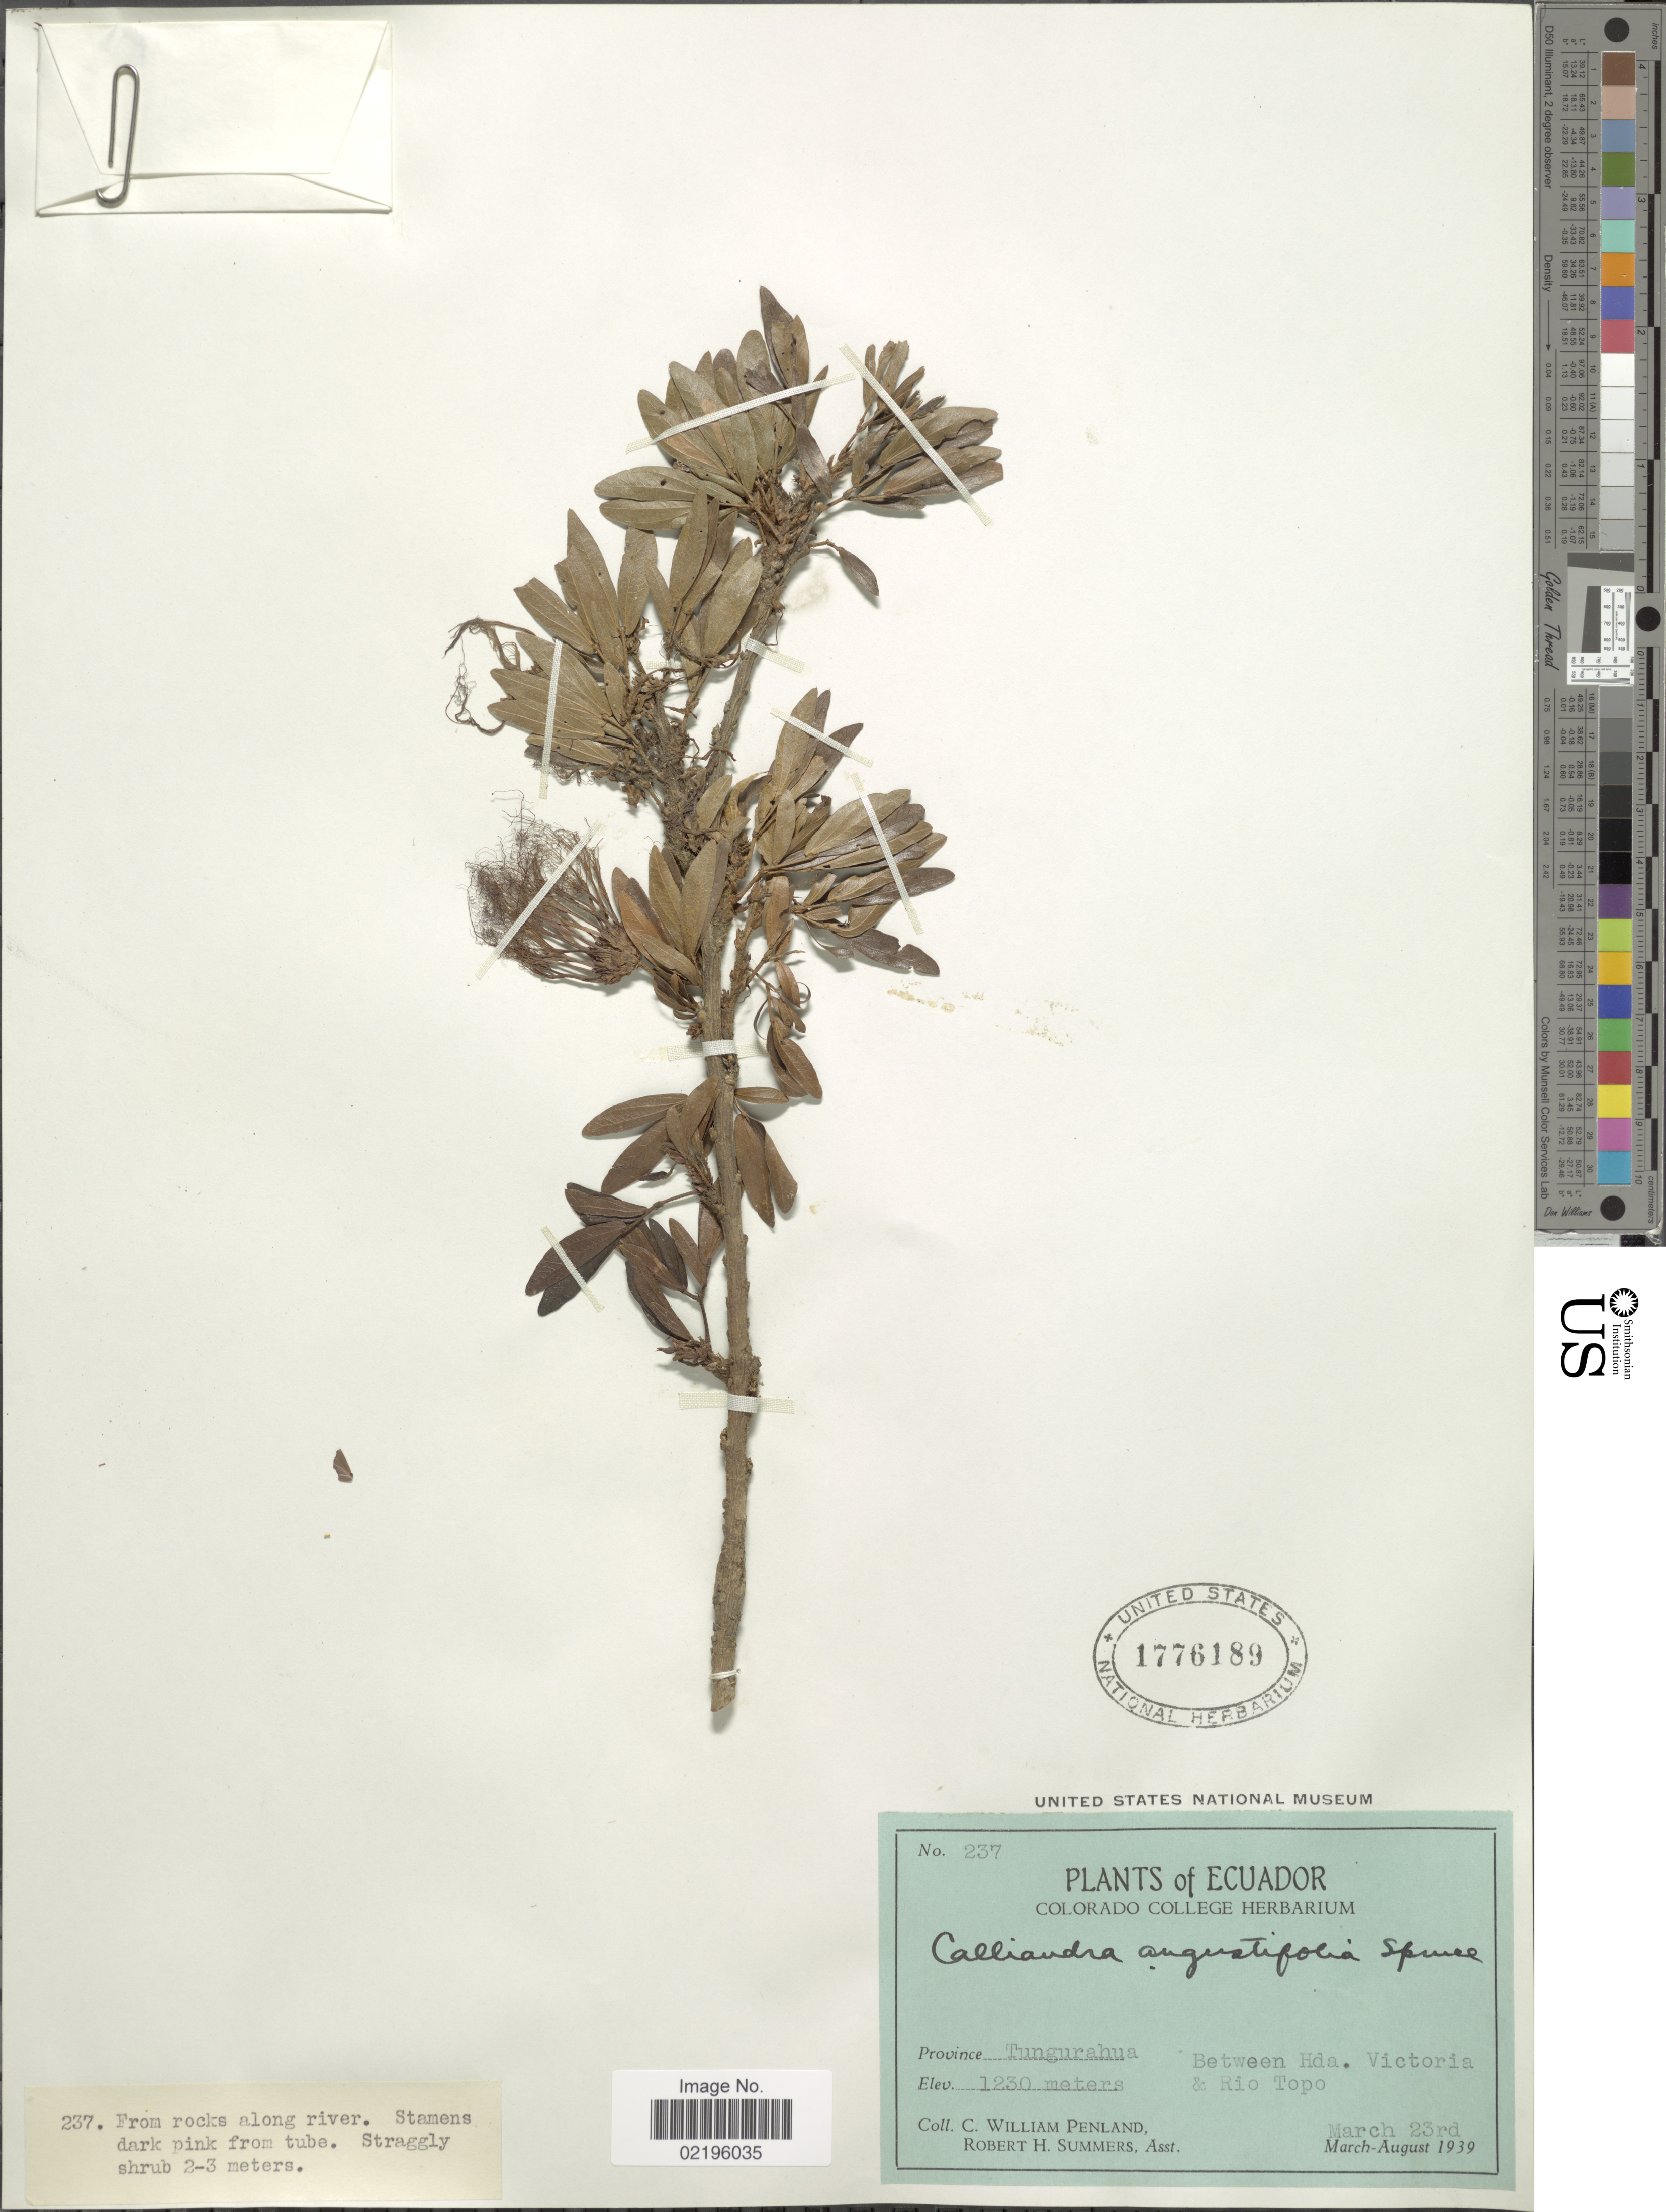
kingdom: Plantae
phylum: Tracheophyta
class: Magnoliopsida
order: Fabales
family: Fabaceae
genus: Calliandra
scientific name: Calliandra angustifolia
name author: Spruce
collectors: C. W. Penland & R. Summers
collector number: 237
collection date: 1939-03-23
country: Ecuador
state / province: Tungurahua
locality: Province Tungurahua, between Hda. Victoria & Rio Topo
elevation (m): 1230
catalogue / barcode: US 1776189